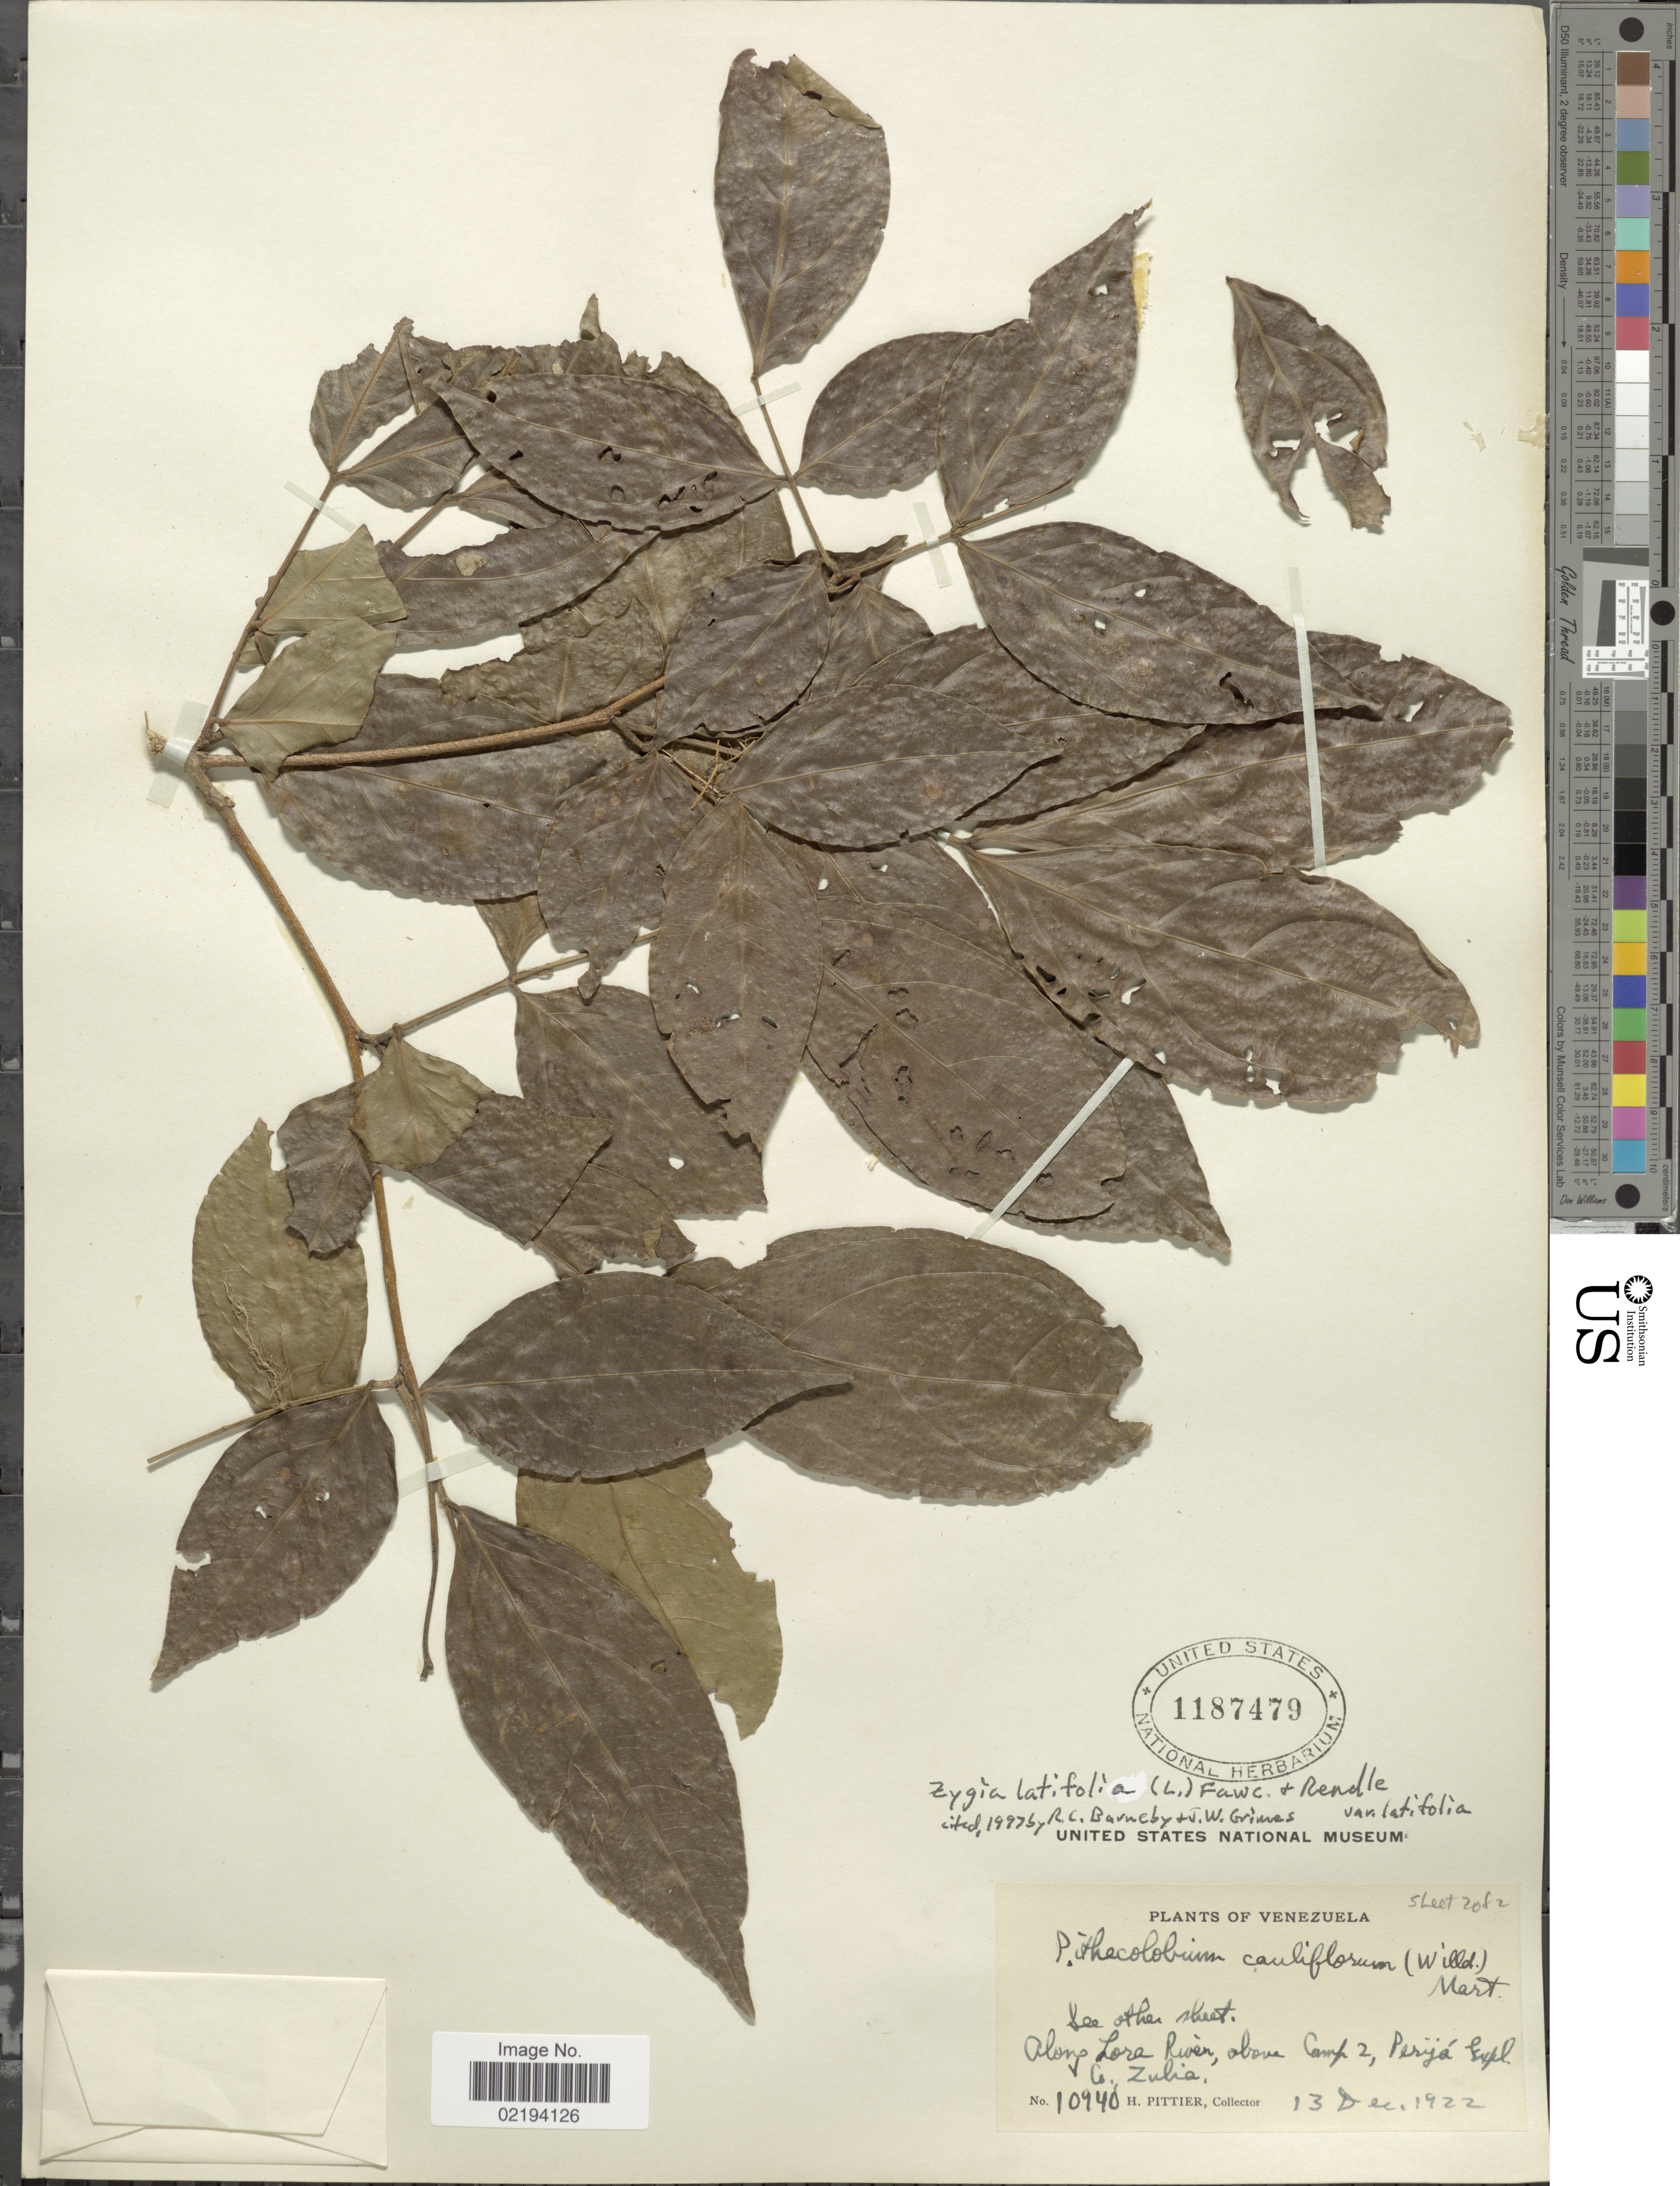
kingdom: Plantae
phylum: Tracheophyta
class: Magnoliopsida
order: Fabales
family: Fabaceae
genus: Zygia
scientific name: Zygia latifolia var. latifolia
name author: (L.) Fawc. & Rendle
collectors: H. F. Pittier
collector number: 10940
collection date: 1922-12-13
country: Venezuela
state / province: Zulia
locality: Along Lora River, above Camp 2, Perijá Expl Co.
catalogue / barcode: US 1187479